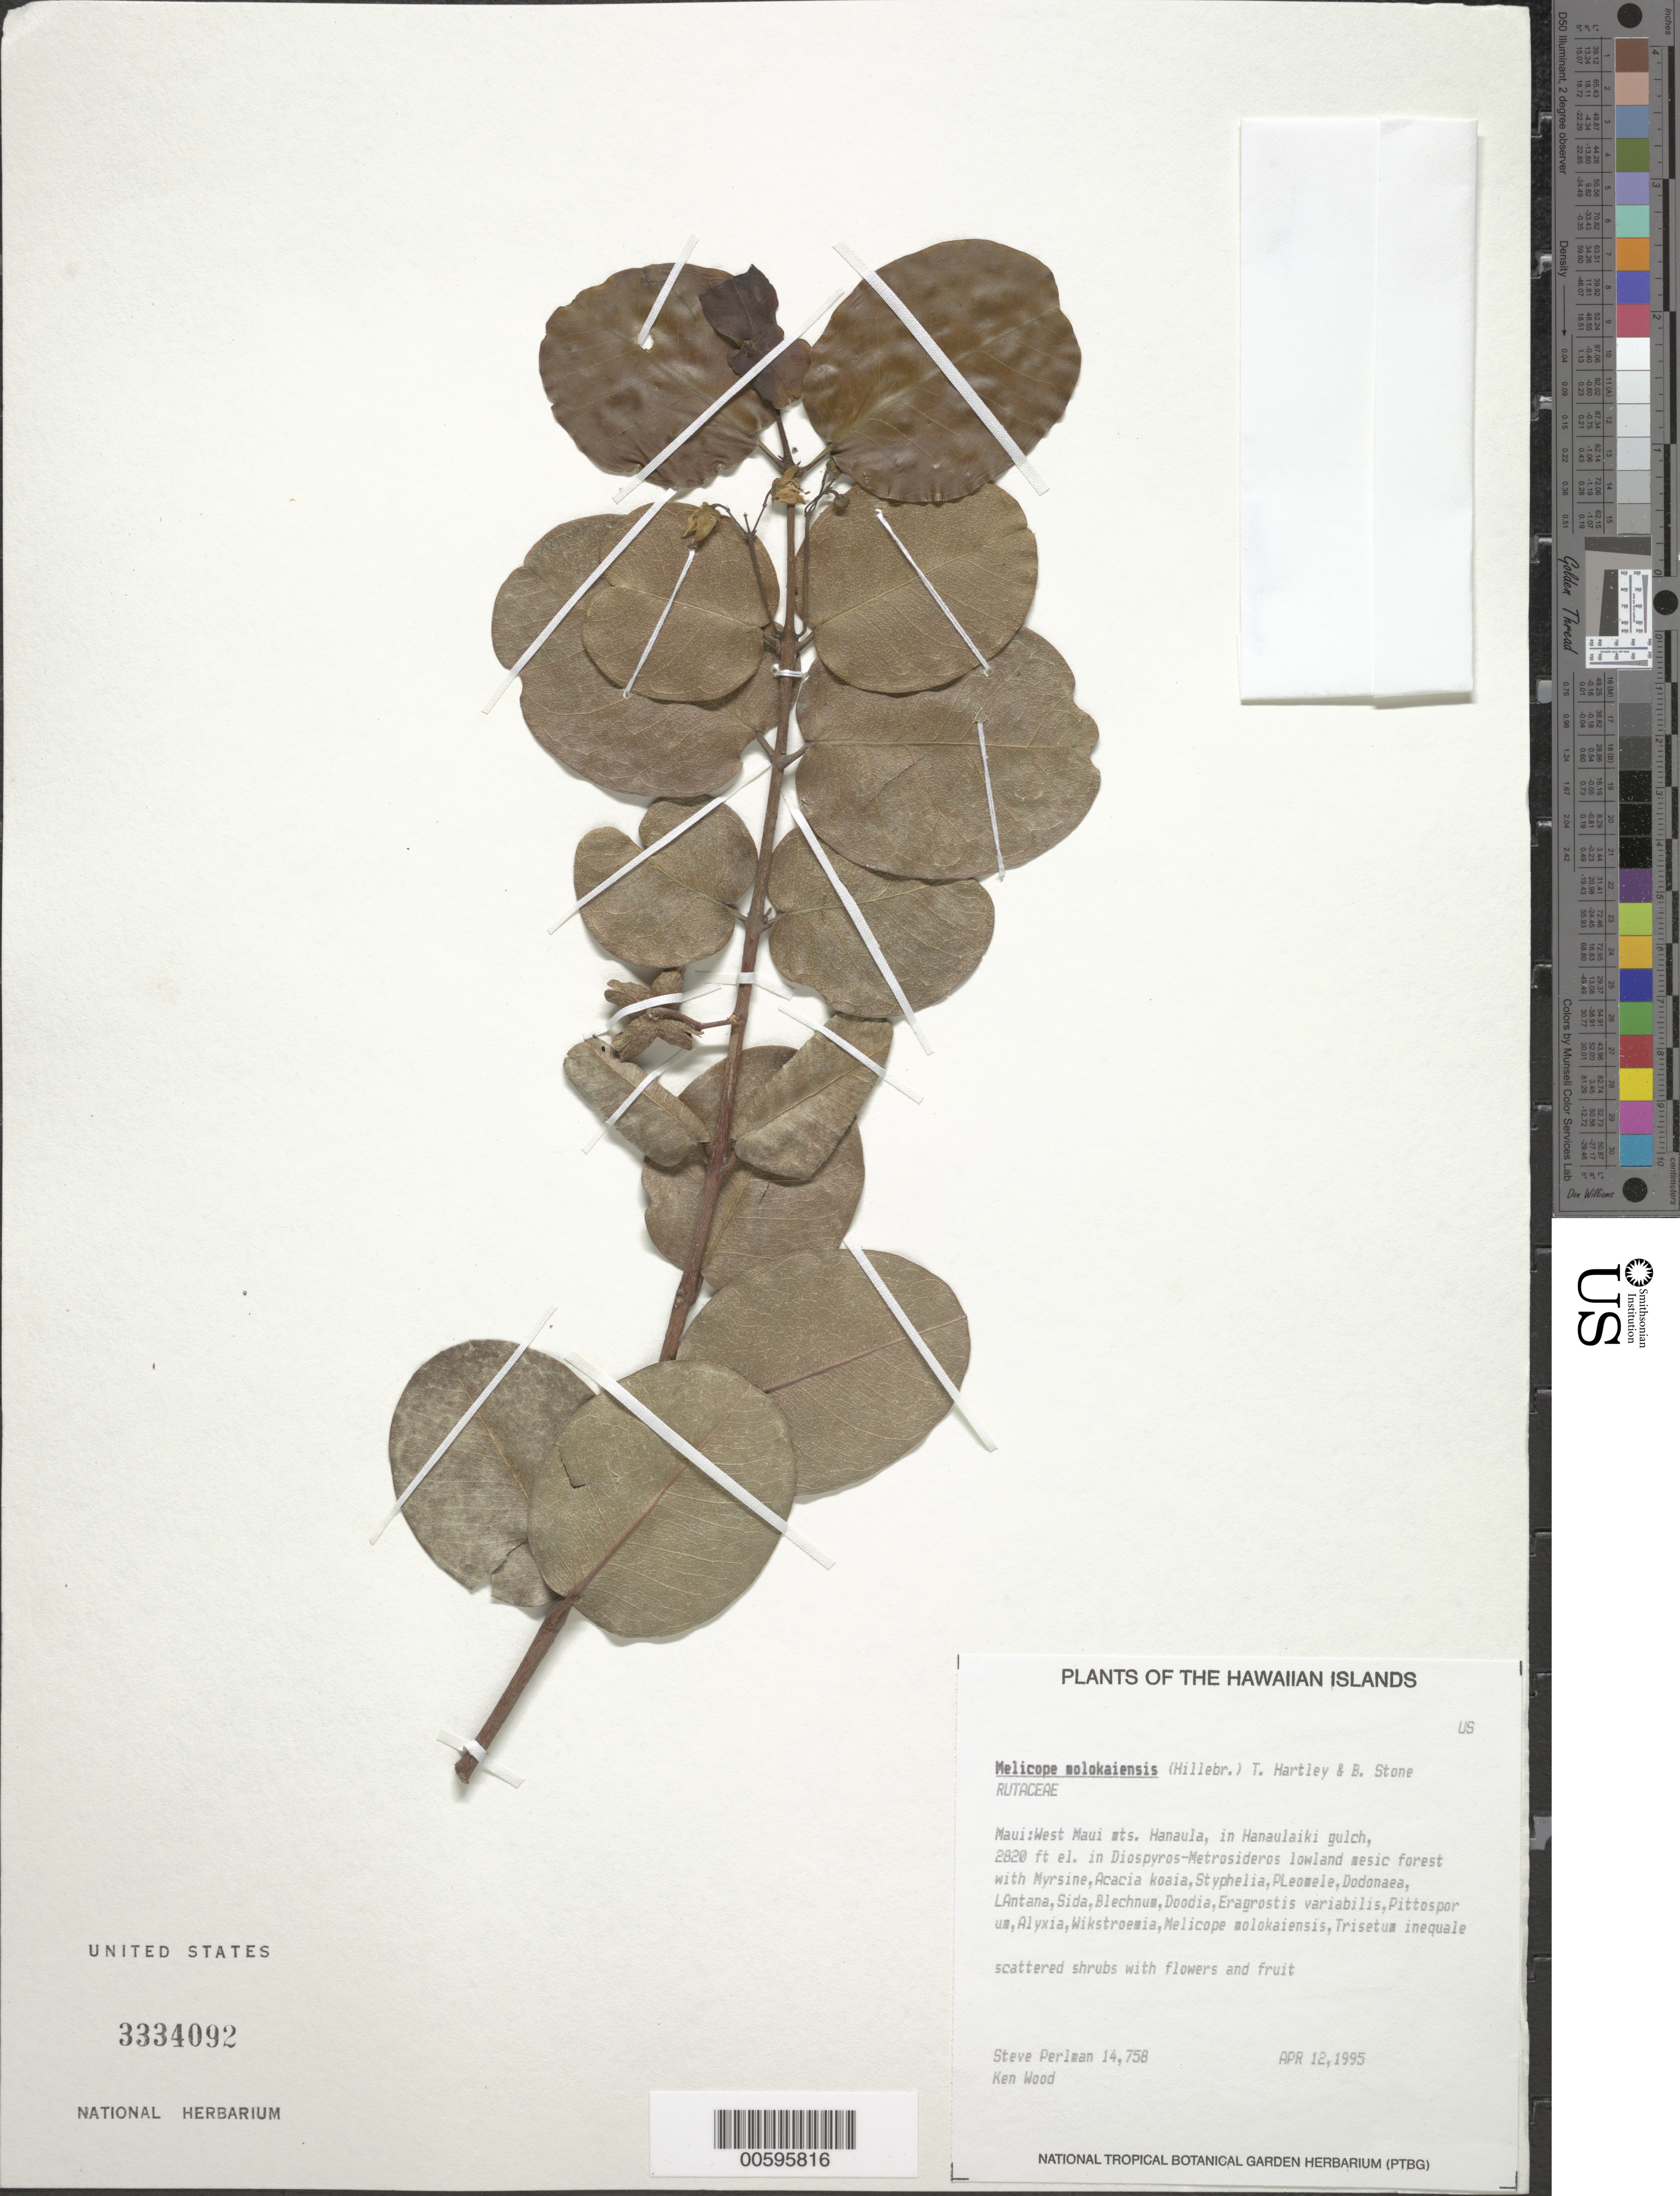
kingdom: Plantae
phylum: Tracheophyta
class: Magnoliopsida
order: Sapindales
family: Rutaceae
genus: Melicope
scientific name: Melicope molokaiensis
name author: (Hillebr.) T.G. Hartley & B.C. Stone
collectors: S. P. Perlman & K. Wood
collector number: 14758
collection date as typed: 12 Apr 1995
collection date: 1995-04-12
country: United States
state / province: Hawaii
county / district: Maui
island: Maui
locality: W Maui mts. Hanaula, in Hanaulaiki gulch.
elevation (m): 860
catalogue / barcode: US 3334092